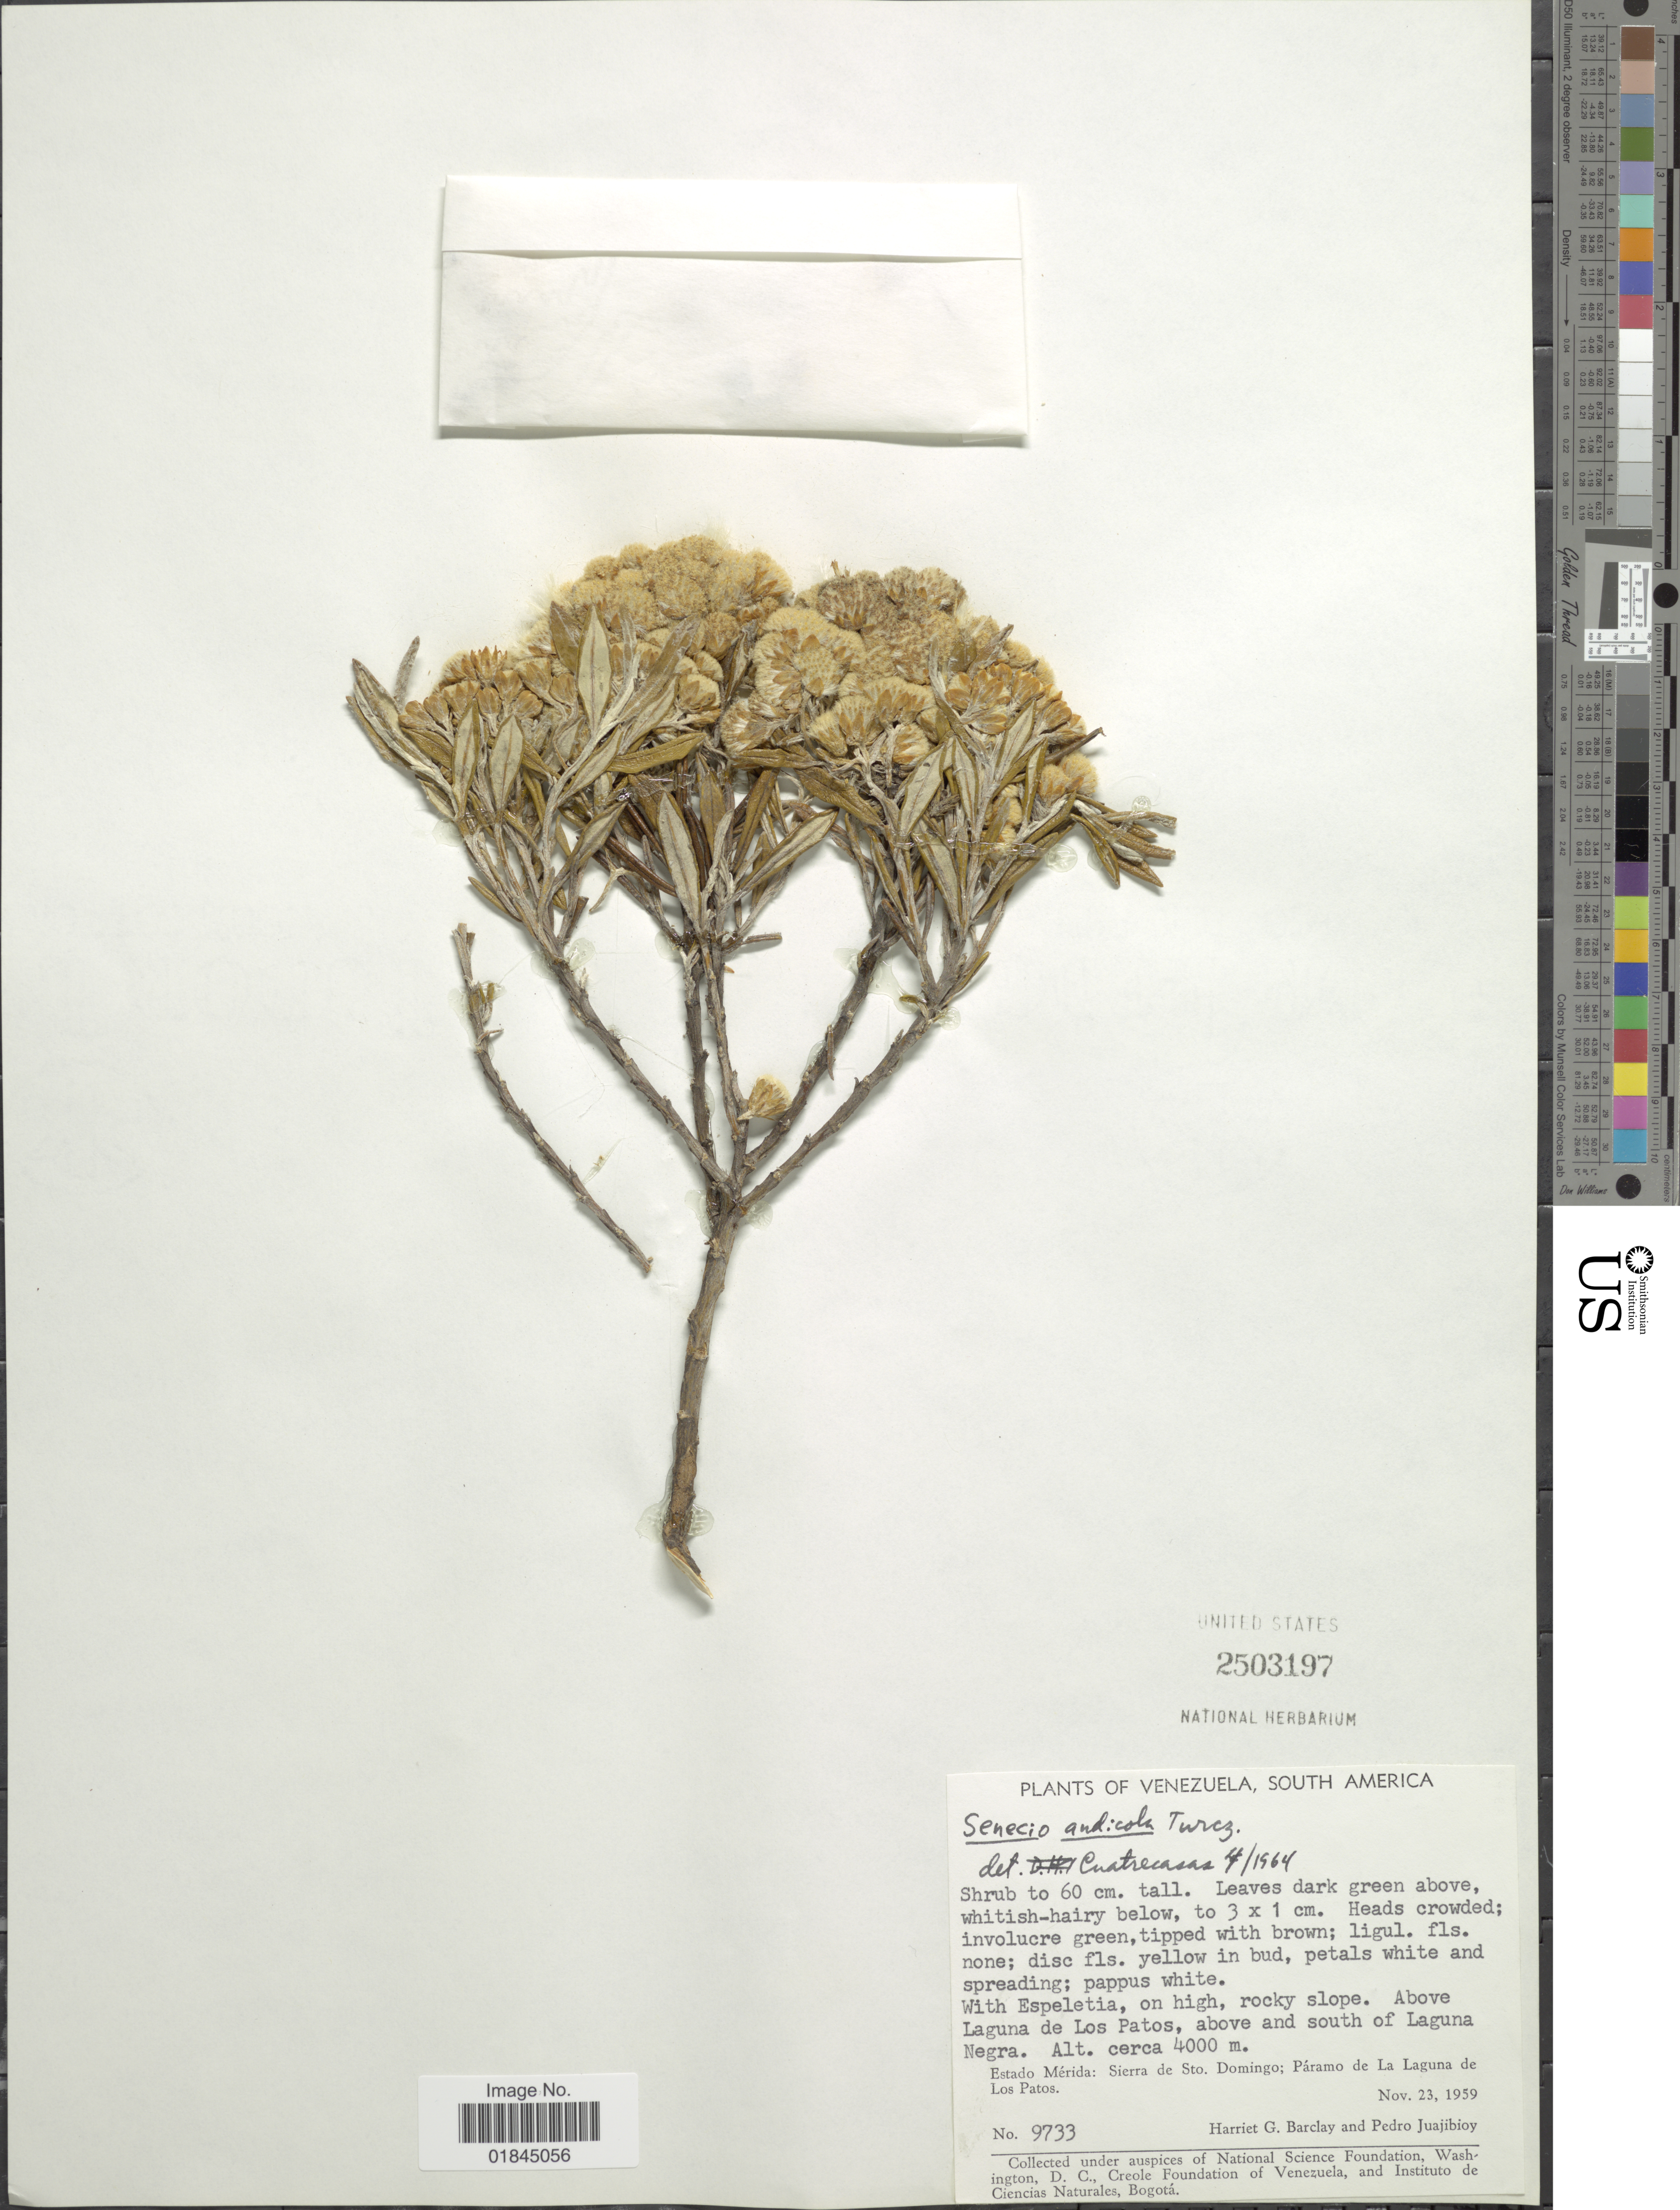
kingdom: Plantae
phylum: Tracheophyta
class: Magnoliopsida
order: Asterales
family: Asteraceae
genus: Pentacalia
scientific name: Pentacalia andicola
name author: (Turcz.) Cuatrec.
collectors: H. G. Barclay & P. Juajibioy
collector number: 9733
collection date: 1959-11-23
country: Venezuela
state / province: Mérida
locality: Sierra de Sto. Domingo; Paramo de La Laguna de Los Patos. Above Laguna de Los Patos, above and south of Laguna Negra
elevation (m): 4000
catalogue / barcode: US 2503197